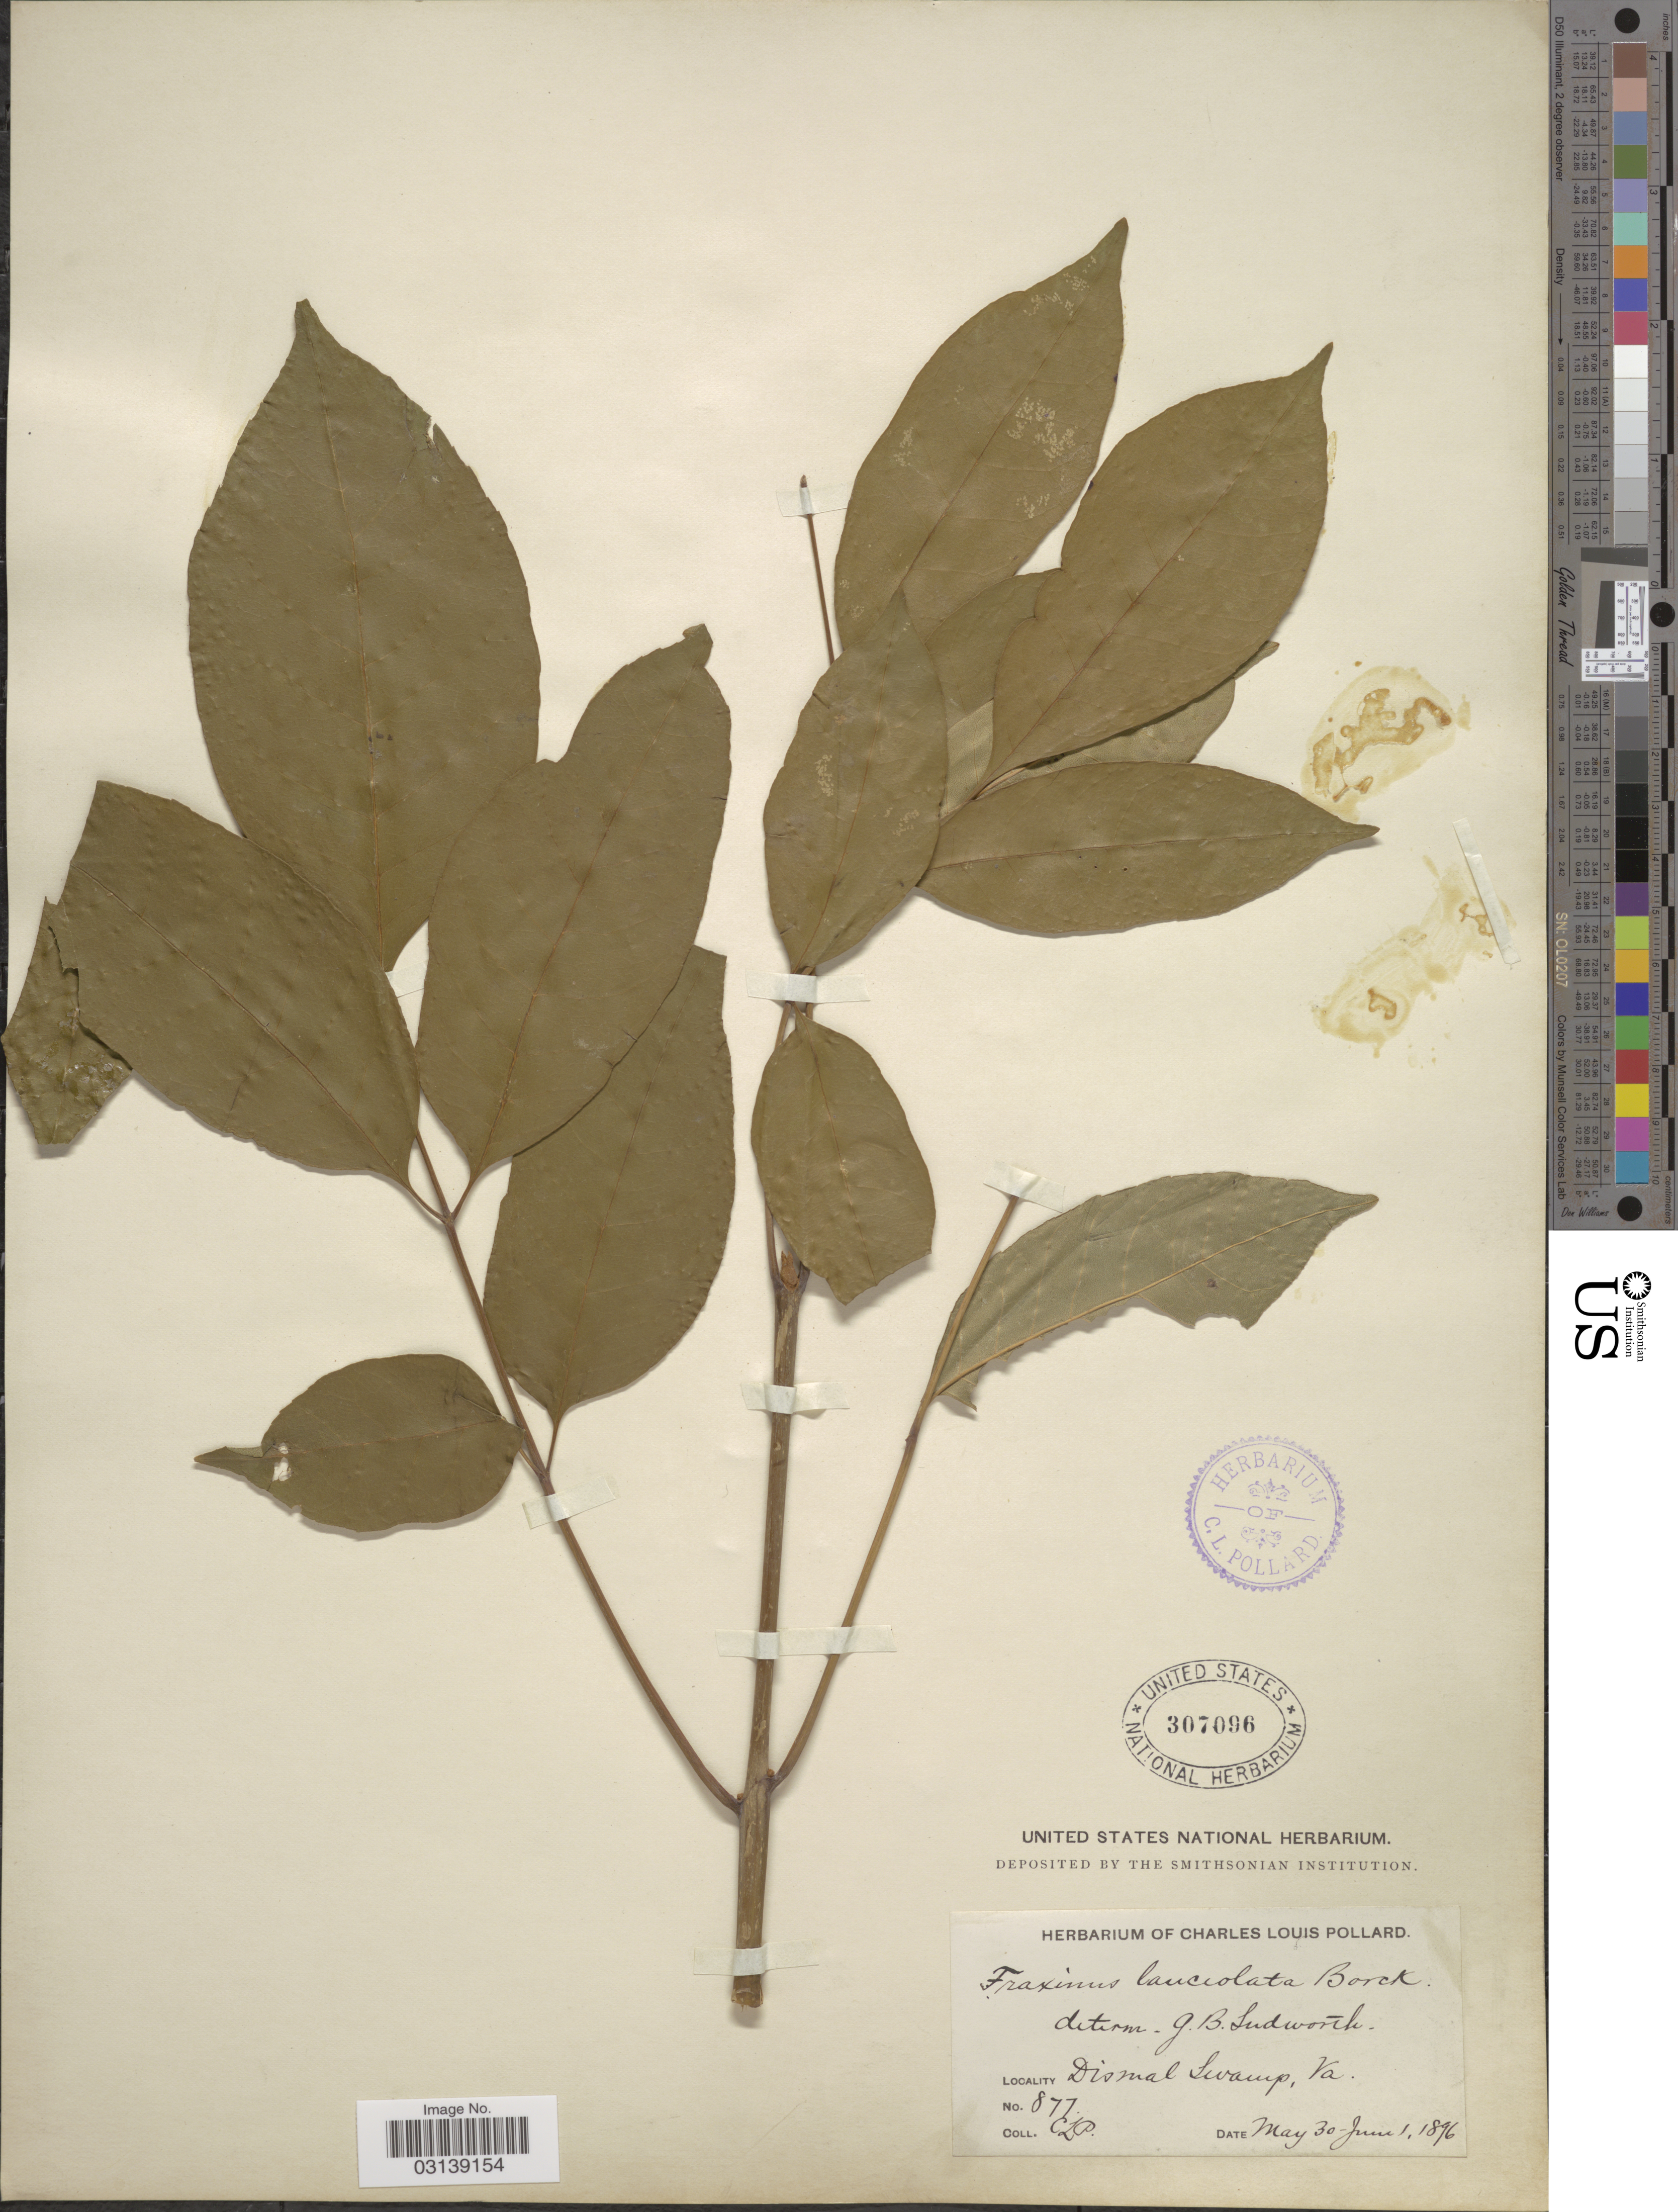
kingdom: Plantae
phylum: Tracheophyta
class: Magnoliopsida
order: Lamiales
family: Oleaceae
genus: Fraxinus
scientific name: Fraxinus pennsylvanica var. lanceolata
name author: Sarg.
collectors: C. L. Pollard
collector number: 877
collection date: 1896-05-30/1896-06-01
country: United States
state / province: Virginia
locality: Dismal Swamp.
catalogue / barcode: US 307096